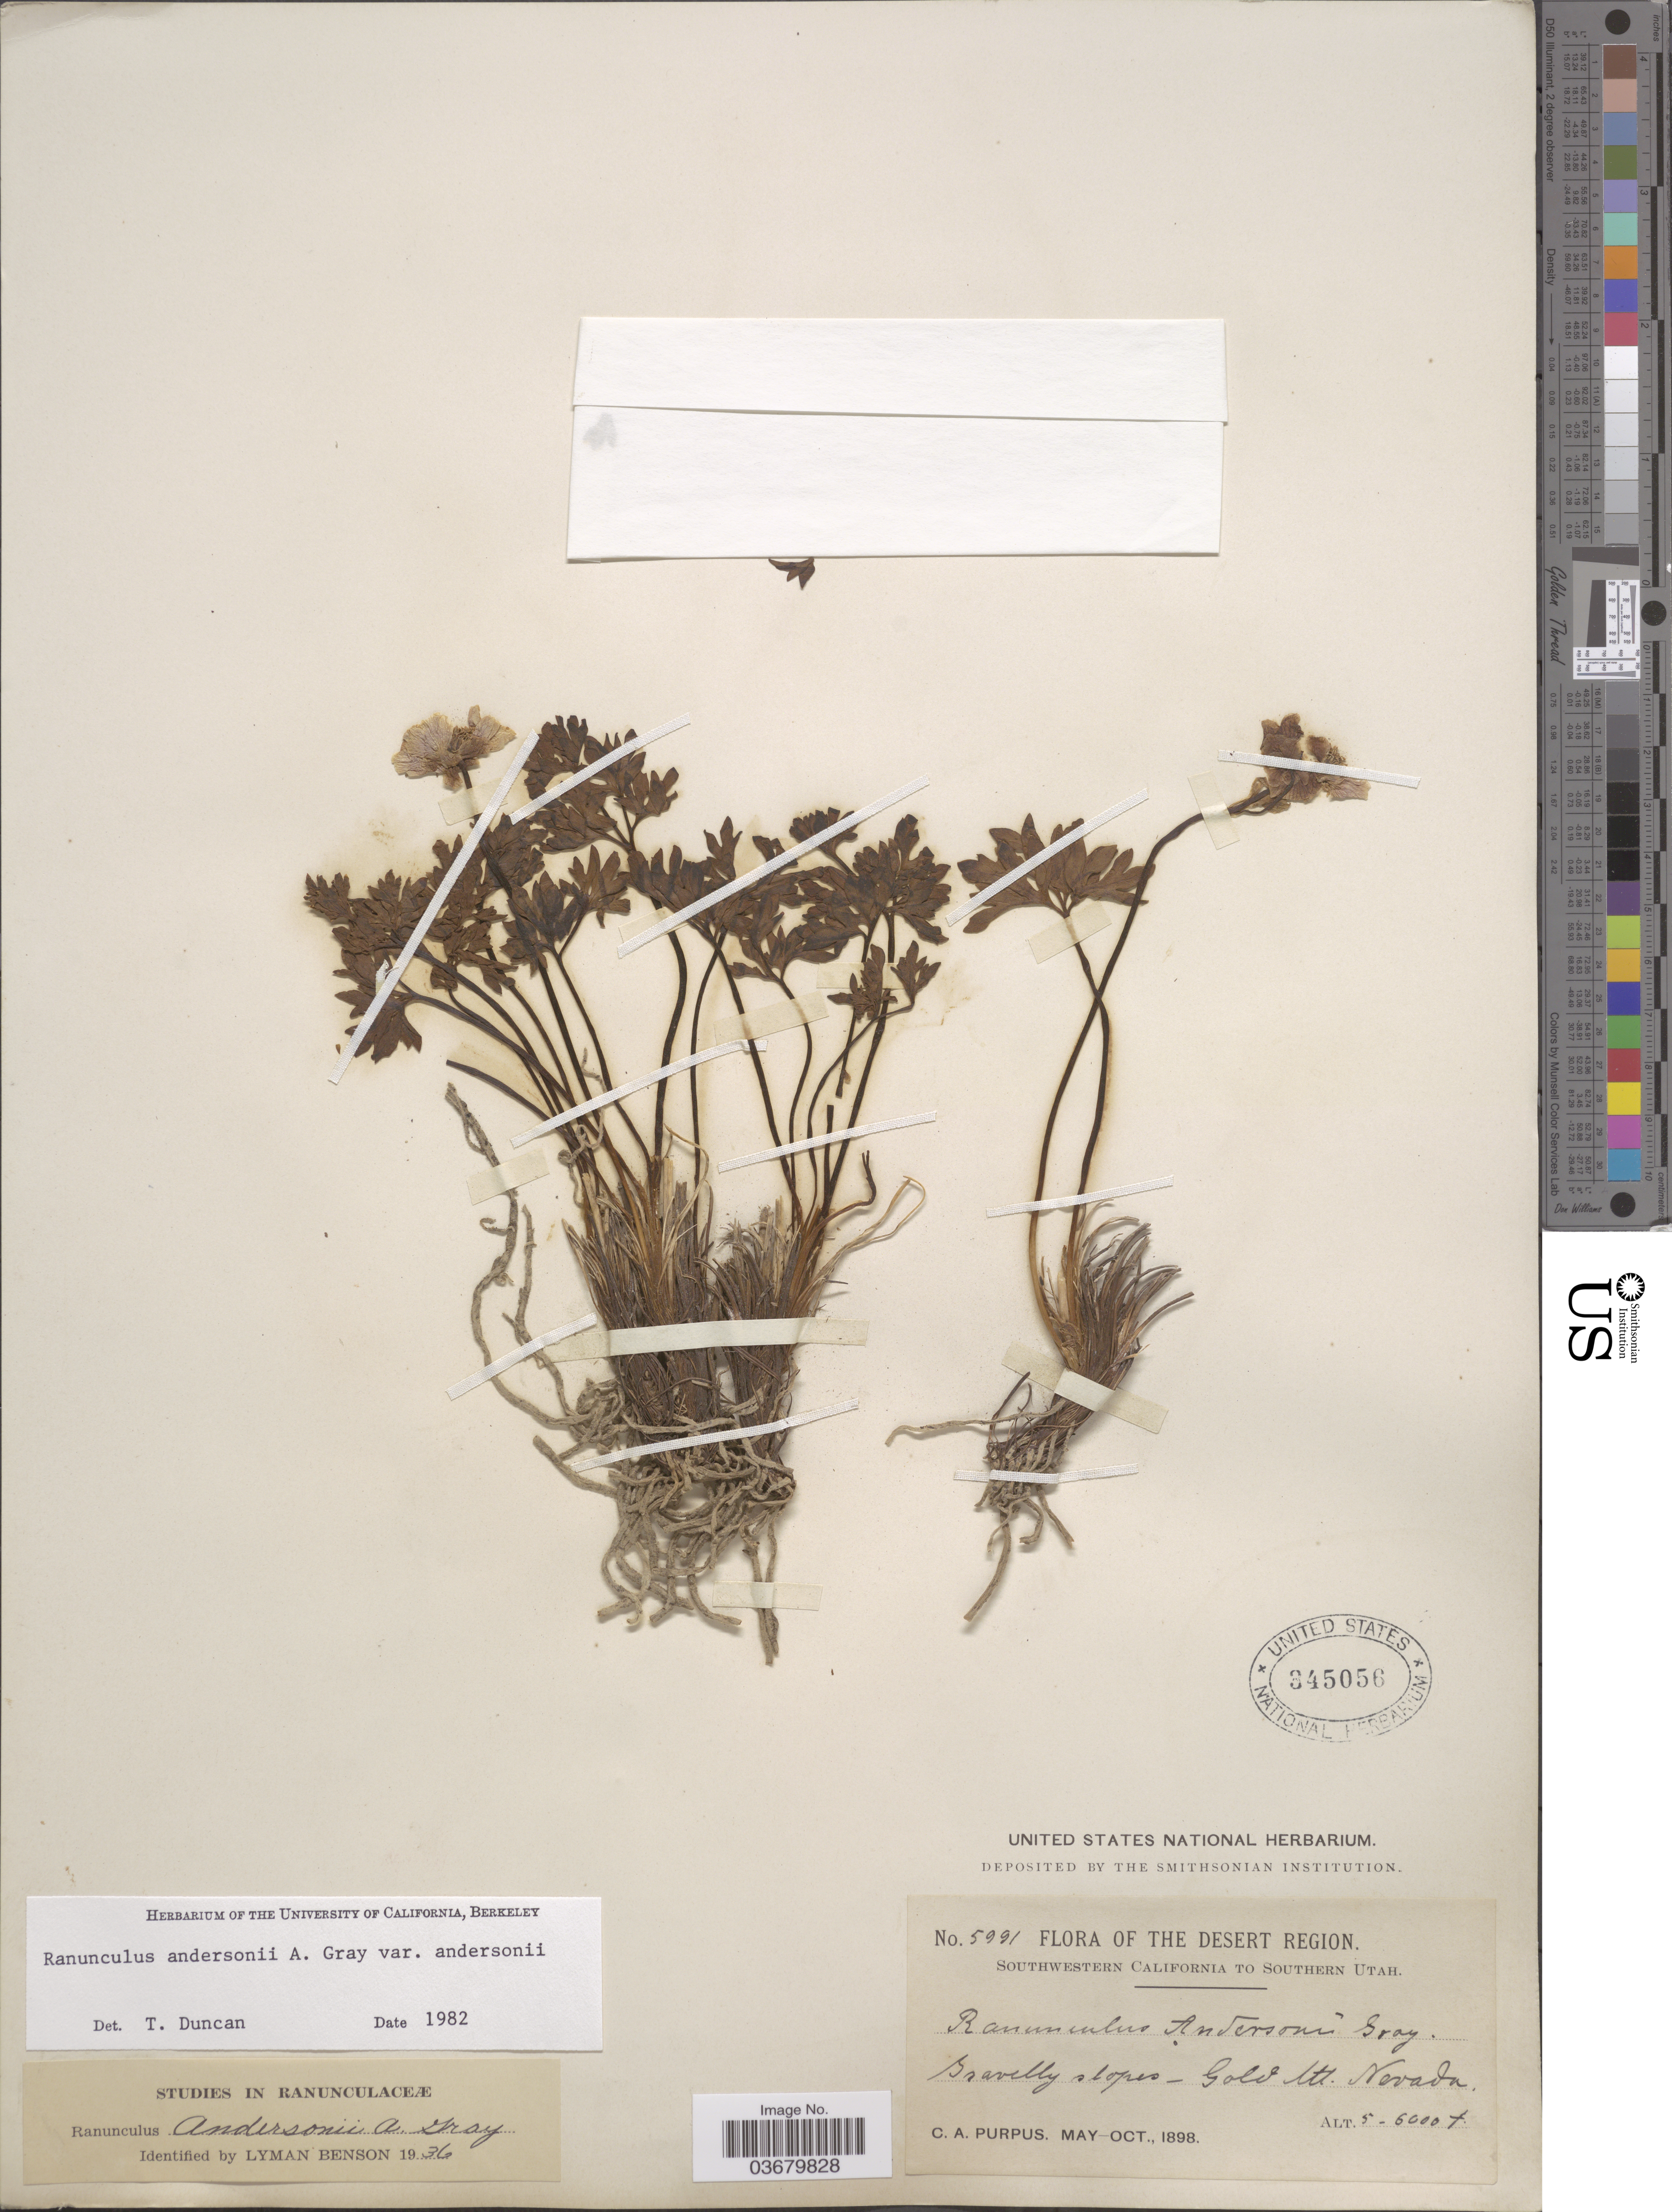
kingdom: Plantae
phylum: Tracheophyta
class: Magnoliopsida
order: Ranunculales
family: Ranunculaceae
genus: Ranunculus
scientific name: Ranunculus andersonii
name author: A. Gray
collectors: C. A. Purpus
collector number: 5991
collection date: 1898-05/1898-10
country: United States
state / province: Nevada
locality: The Desert Region. Gold Mt.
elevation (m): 1524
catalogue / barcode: US 345056